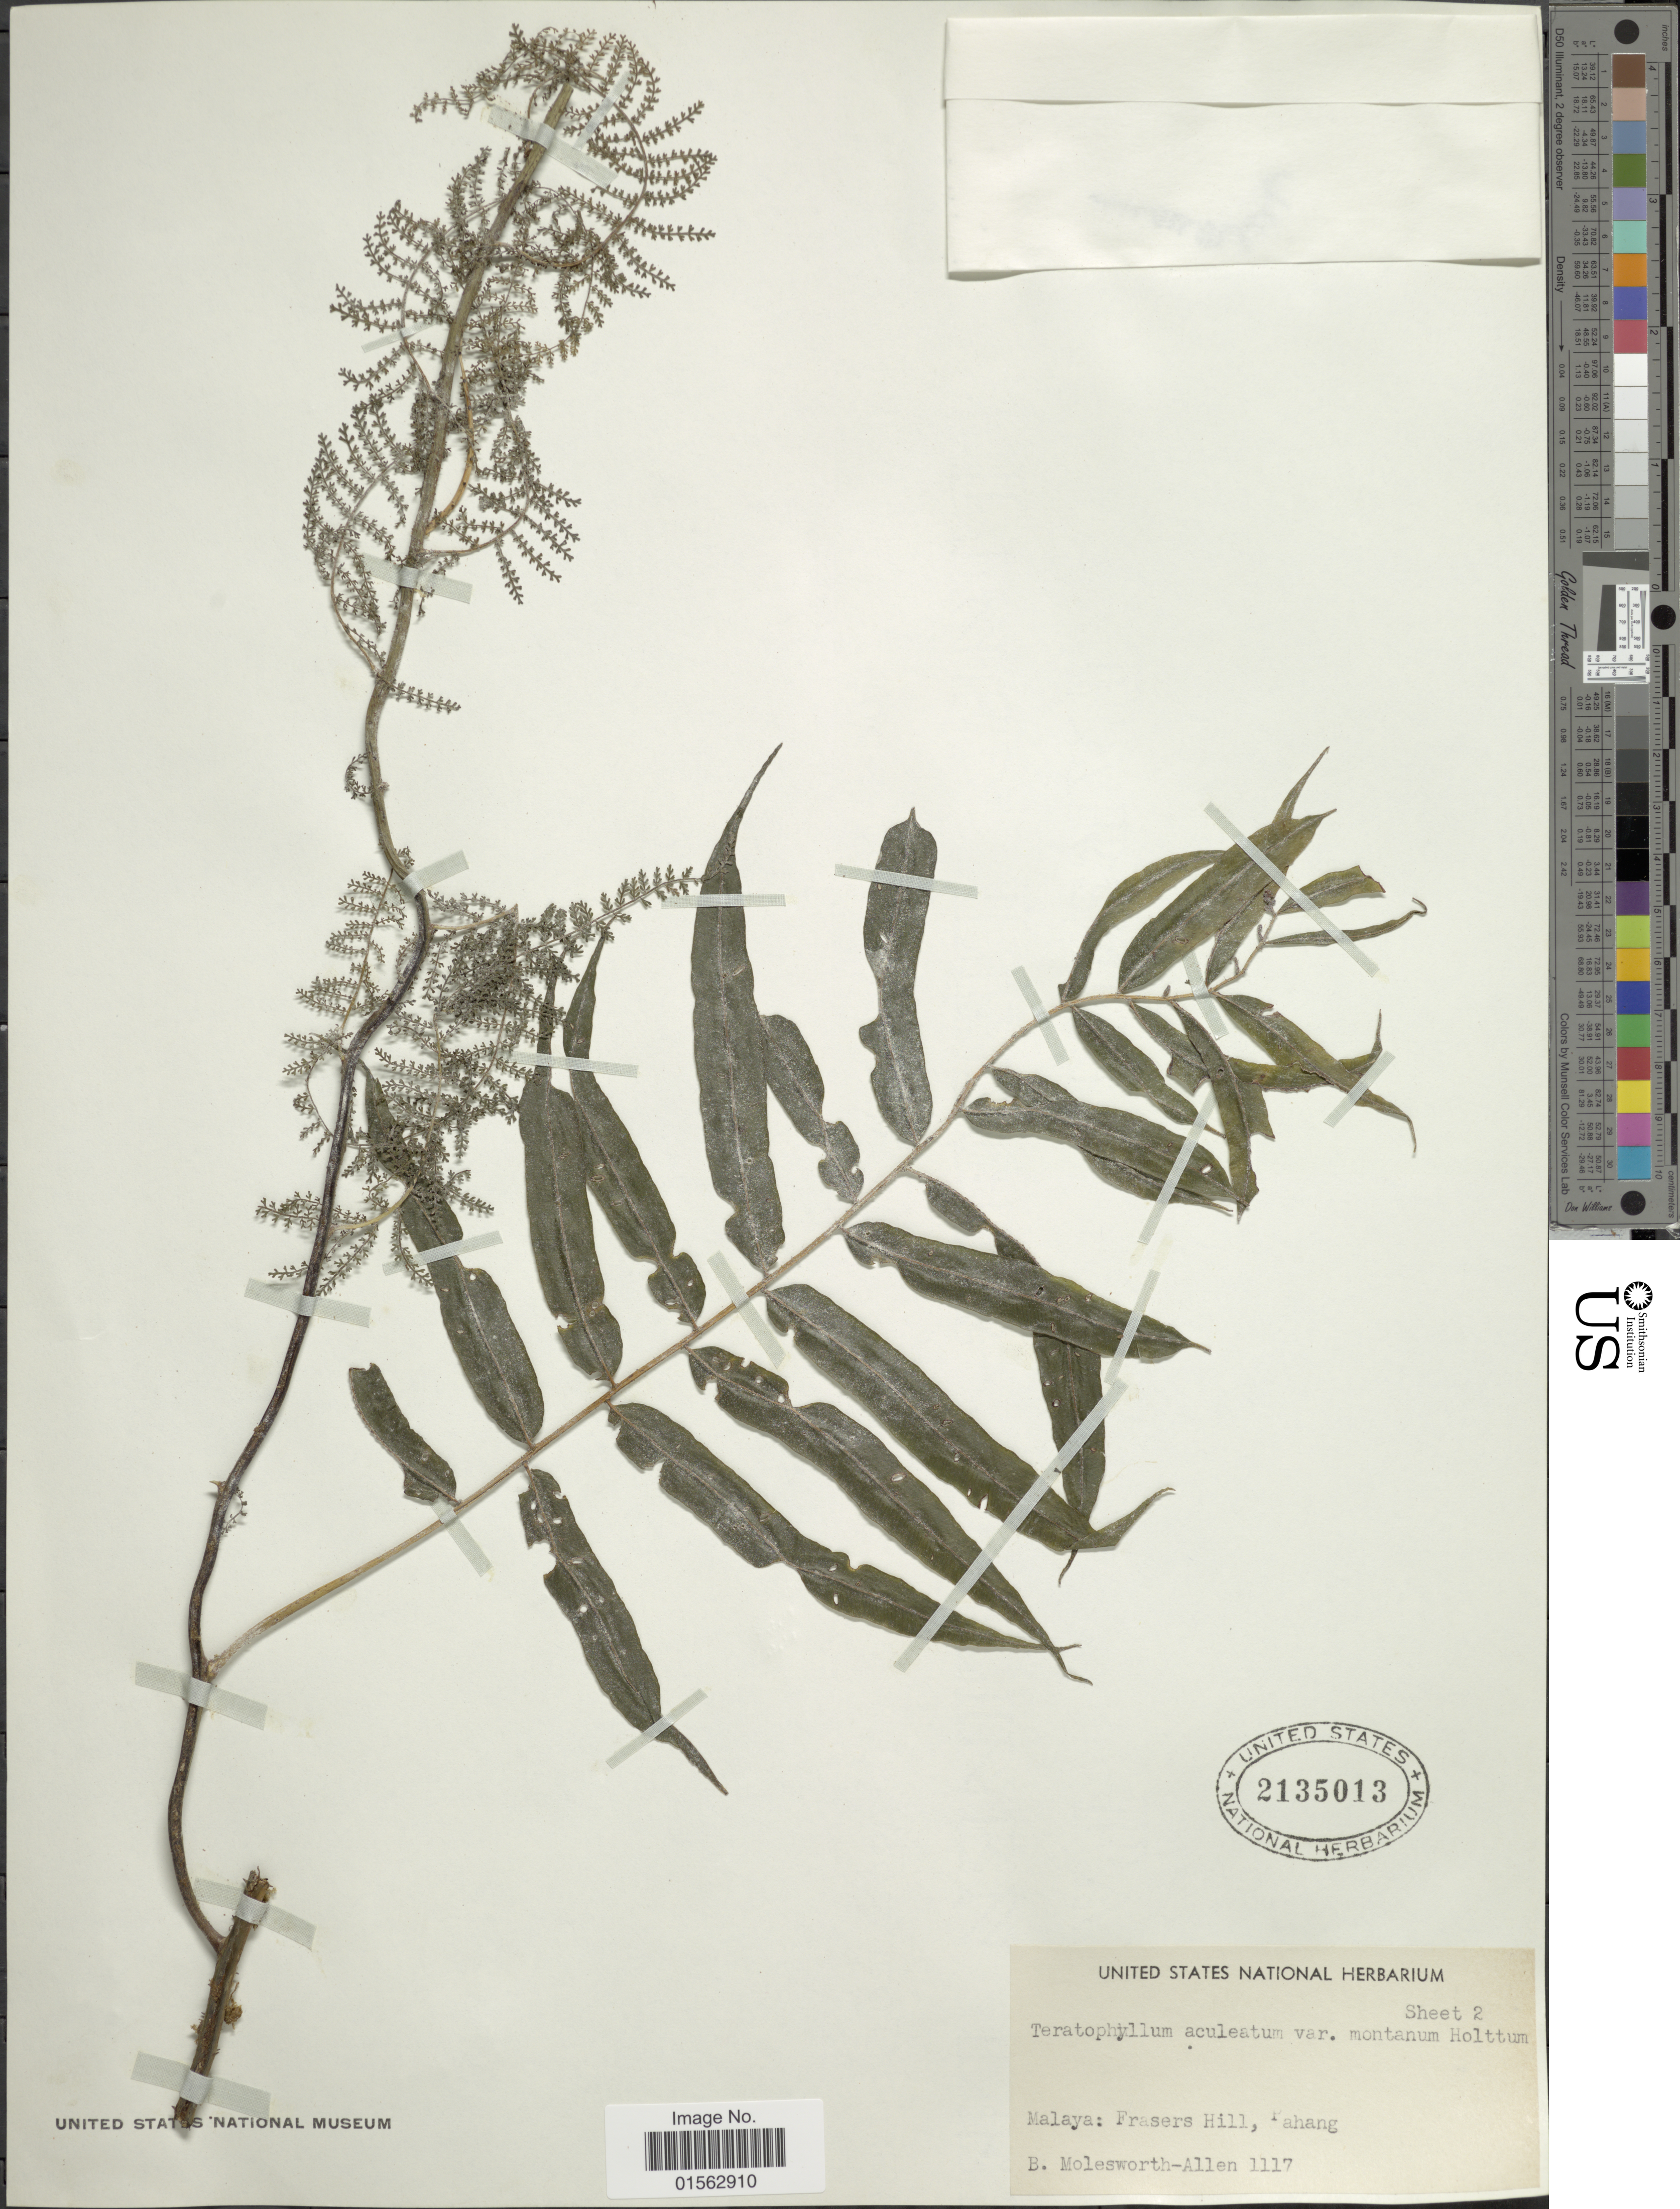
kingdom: Plantae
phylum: Tracheophyta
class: Polypodiopsida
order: Polypodiales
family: Dryopteridaceae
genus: Teratophyllum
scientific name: Teratophyllum aculeatum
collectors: B. E. G. Molesworth-Allen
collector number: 1117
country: Malaysia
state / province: Pahang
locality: Malaya: Frasers Hill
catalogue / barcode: US 2135013